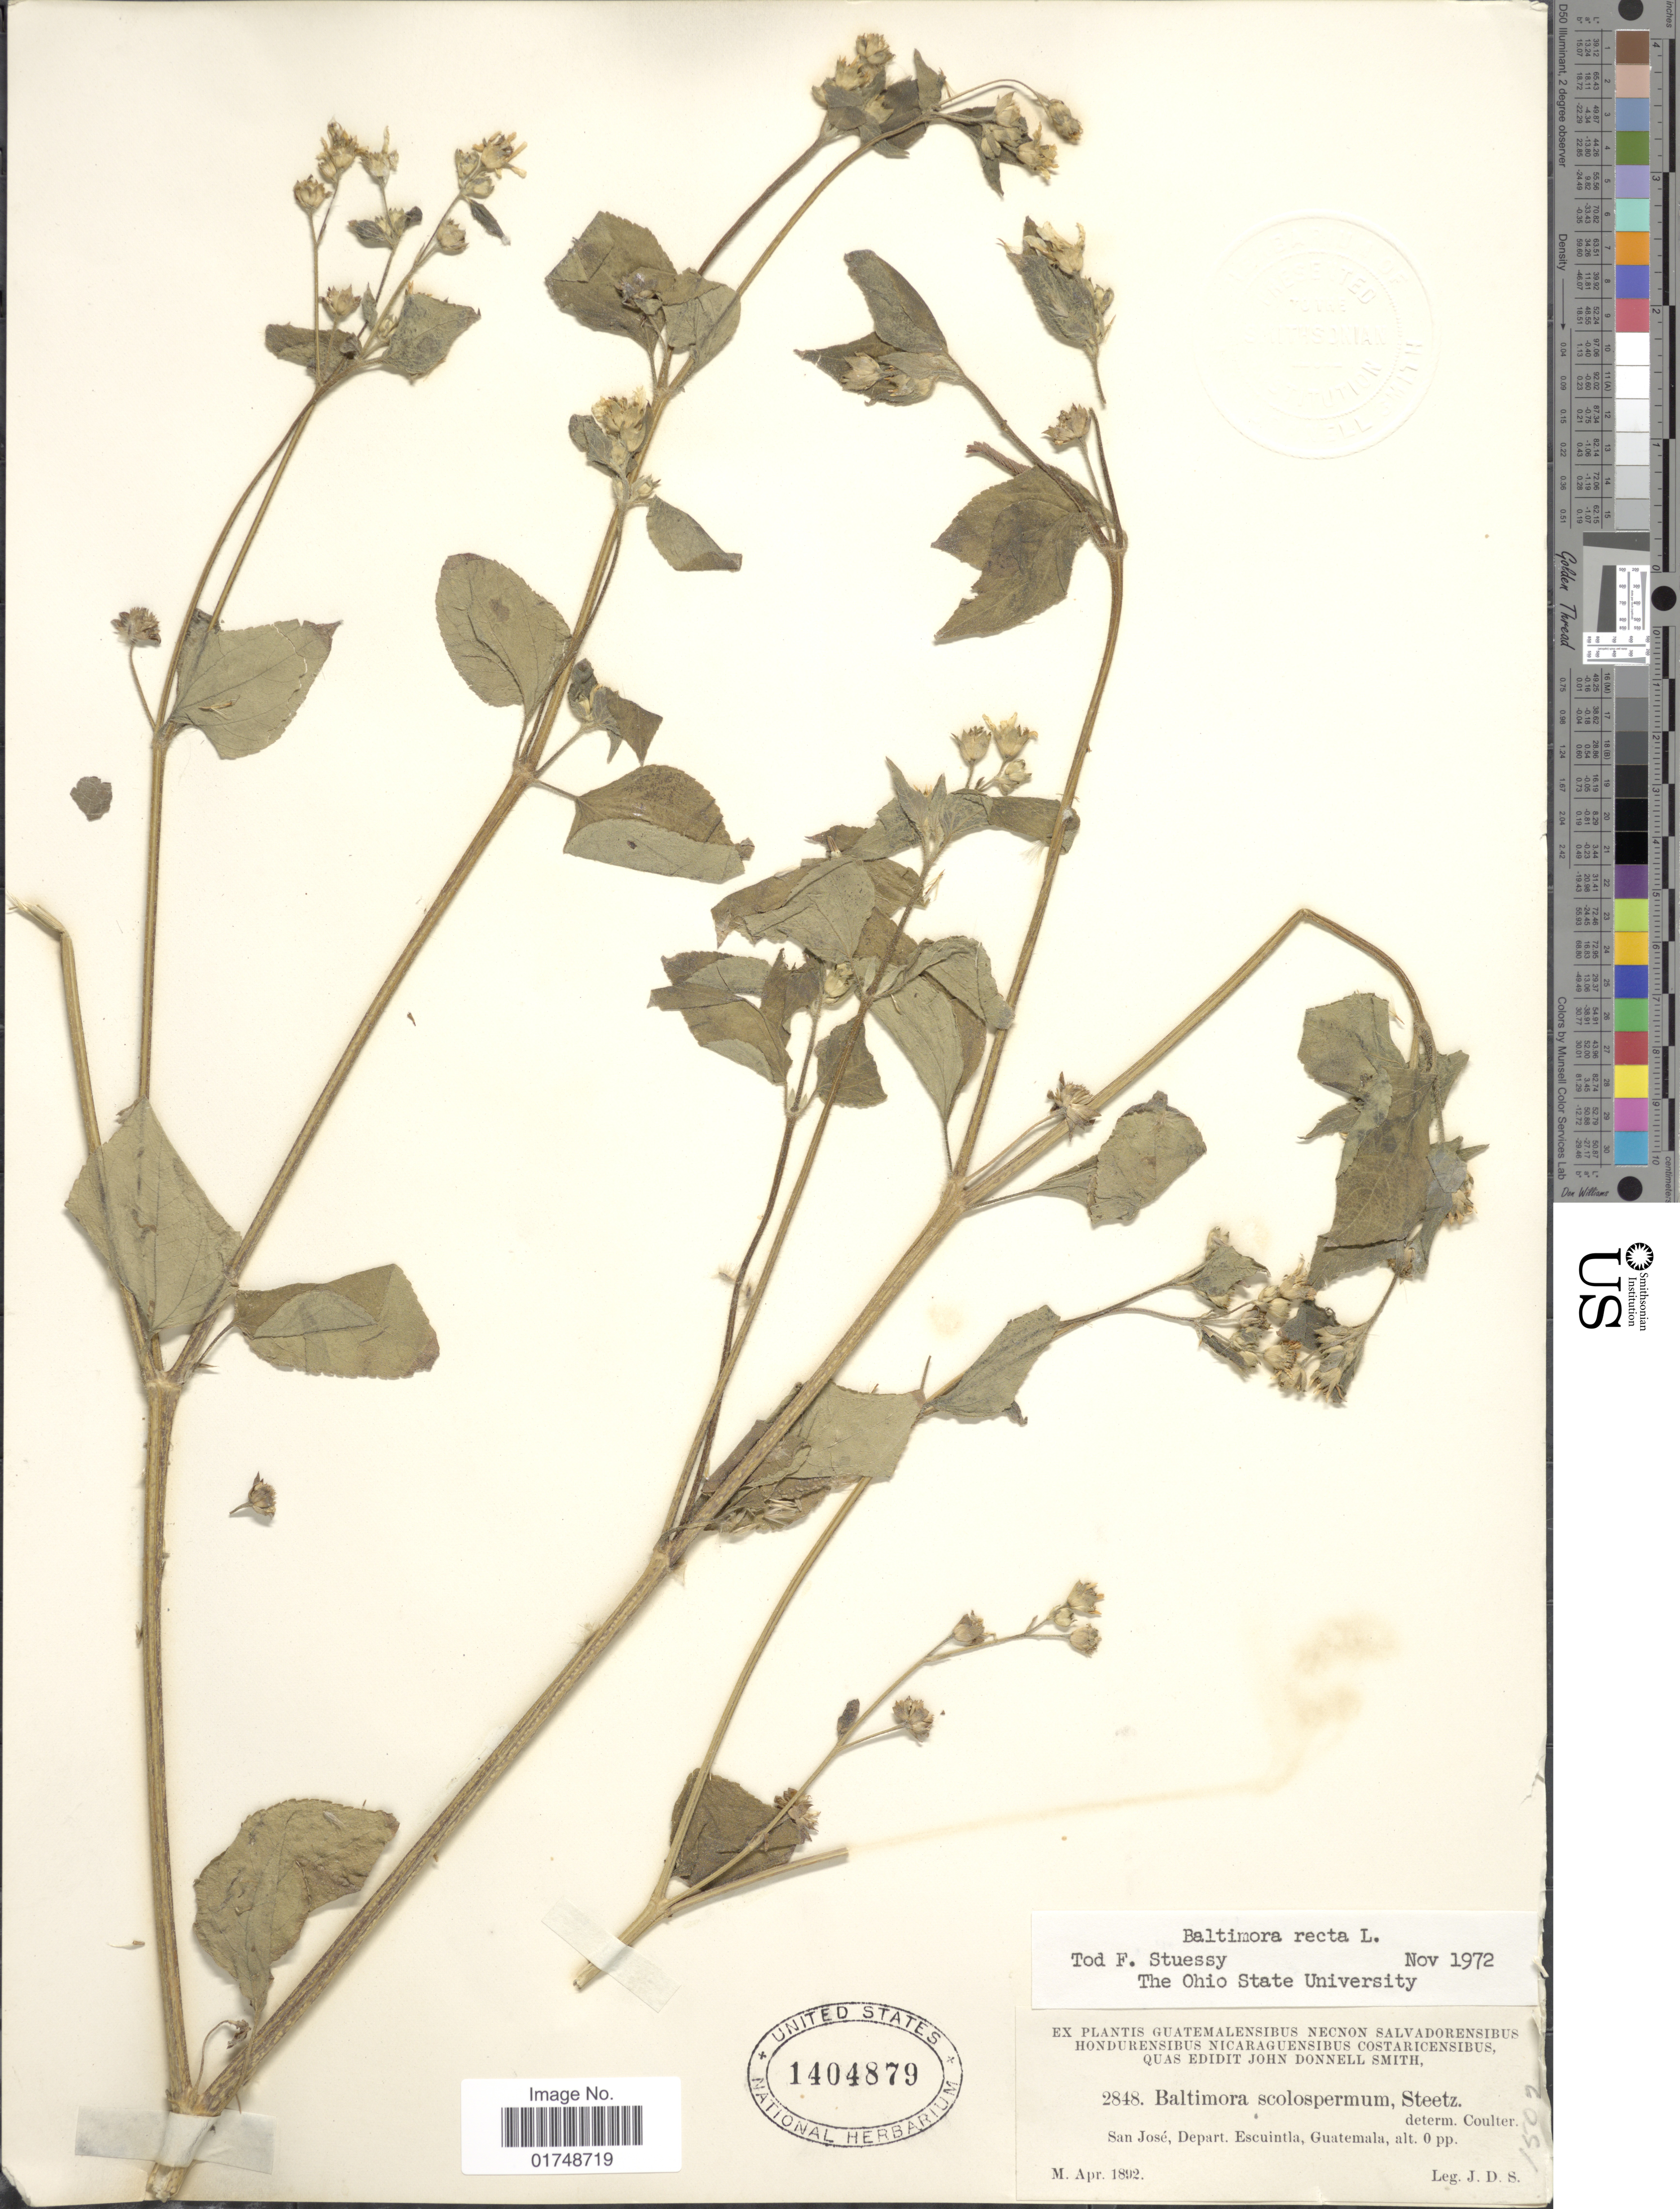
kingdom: Plantae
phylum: Tracheophyta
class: Magnoliopsida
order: Asterales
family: Asteraceae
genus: Baltimora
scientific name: Baltimora recta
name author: L.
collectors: J. Donnell Smith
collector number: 2848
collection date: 1892-04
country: Guatemala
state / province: Escuintla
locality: San Jose, Depart. Escuintla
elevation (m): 0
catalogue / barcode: US 1404879